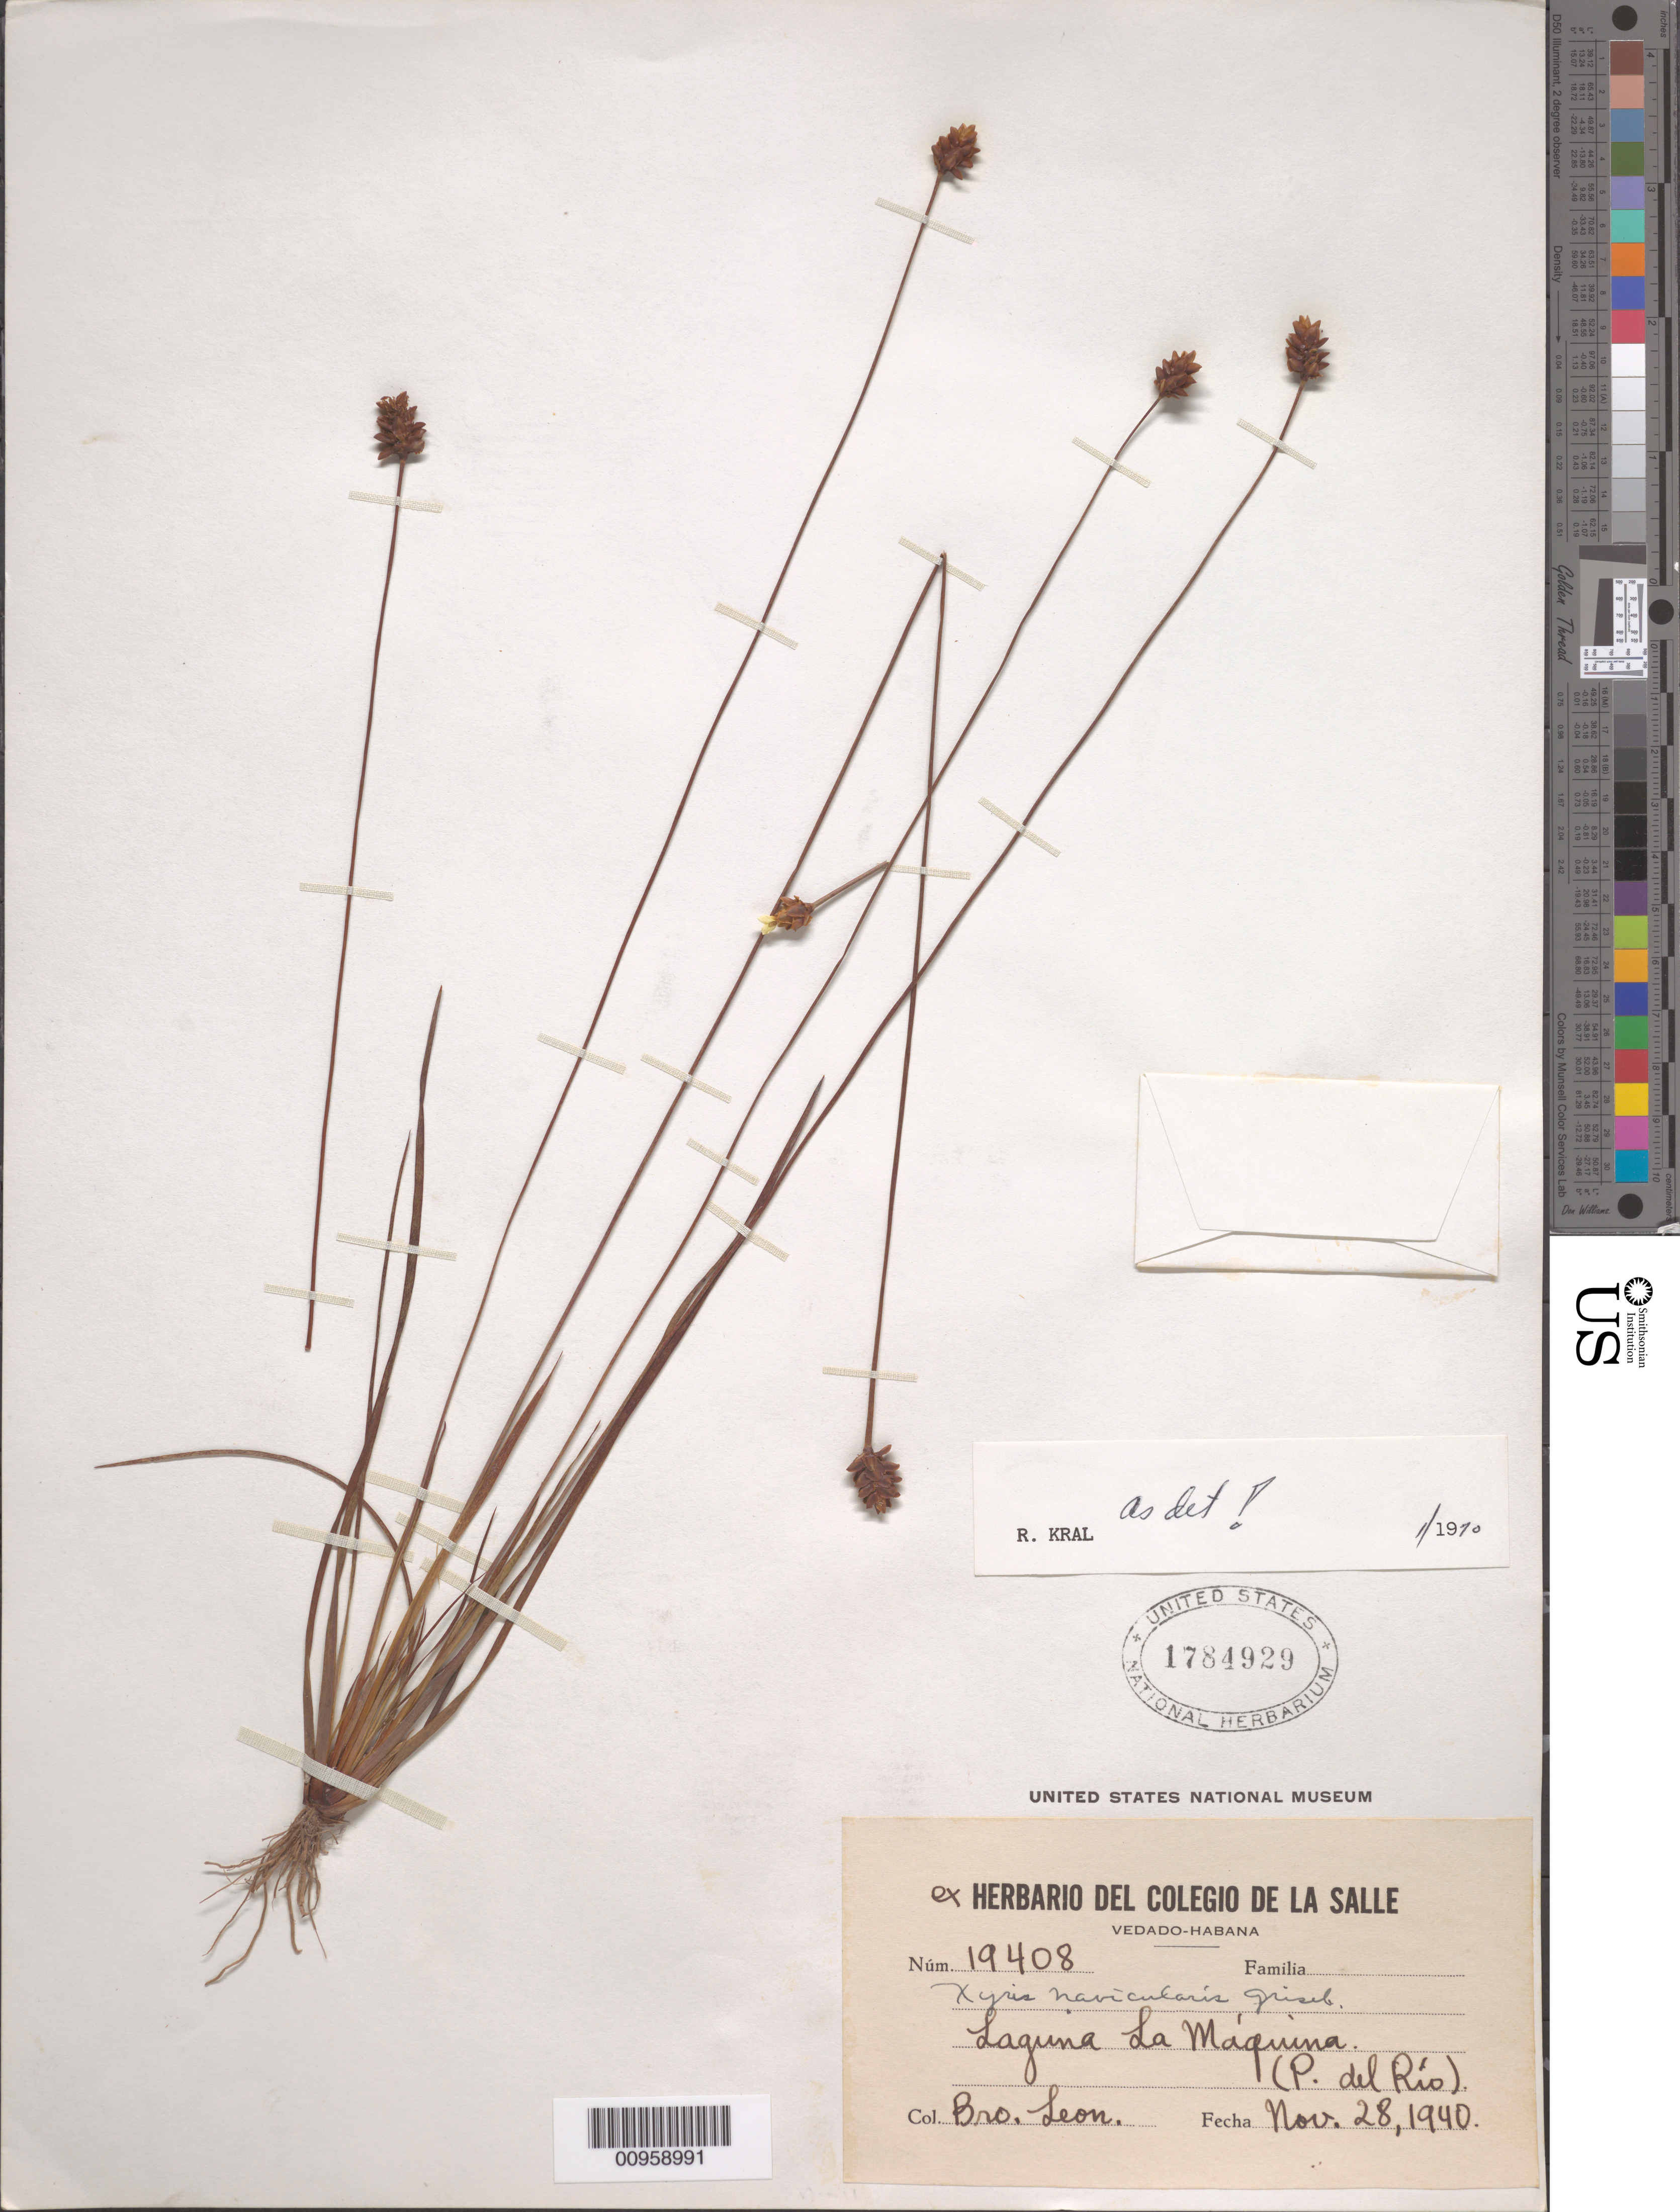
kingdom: Plantae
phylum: Tracheophyta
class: Liliopsida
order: Poales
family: Xyridaceae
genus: Xyris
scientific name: Xyris navicularis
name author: Griseb.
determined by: Kral, Robert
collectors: Bro. León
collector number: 19408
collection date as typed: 28 Nov 1940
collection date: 1940-11-28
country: Cuba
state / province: Pinar del Rio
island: Cuba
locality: Laguna La Maquina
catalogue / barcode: US 1784929